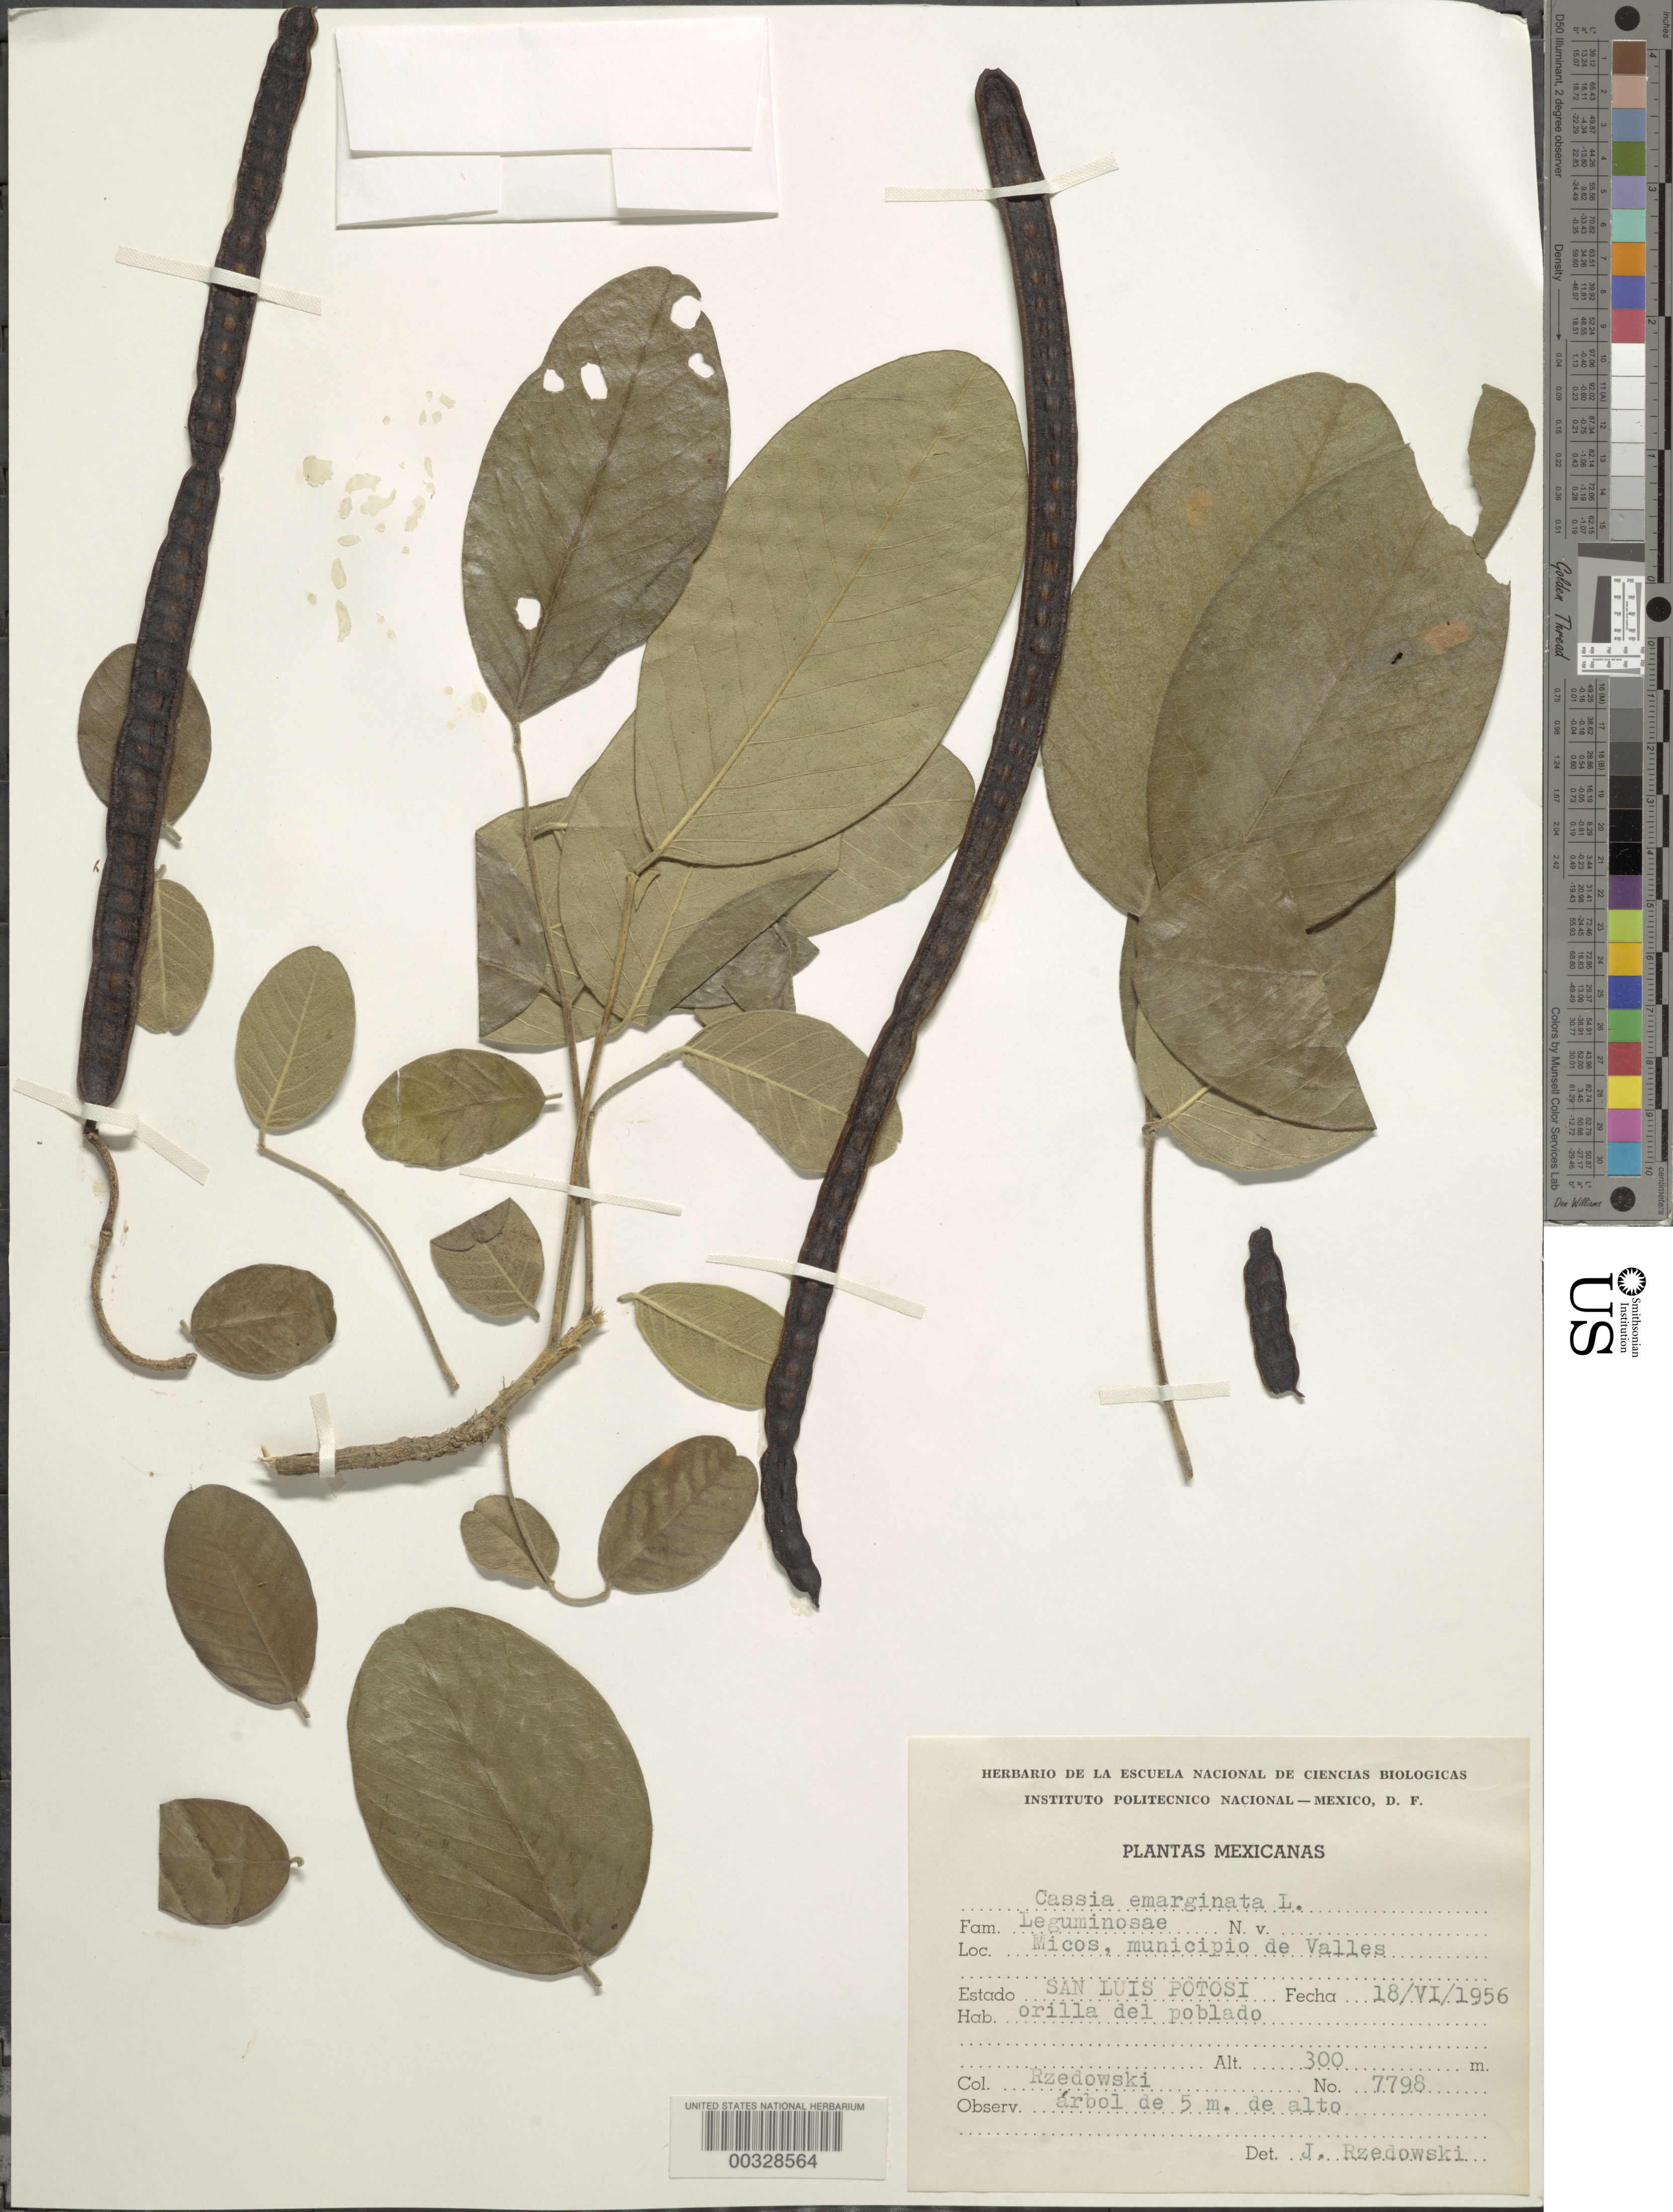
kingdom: Plantae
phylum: Tracheophyta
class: Magnoliopsida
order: Fabales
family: Fabaceae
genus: Senna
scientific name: Senna emarginata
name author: L.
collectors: Rzedowski, --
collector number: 7798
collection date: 1956-06-18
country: Mexico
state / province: San Luis Potosí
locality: Esatdo San Luis Potosi, Micos , municipio de Valles.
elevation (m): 300